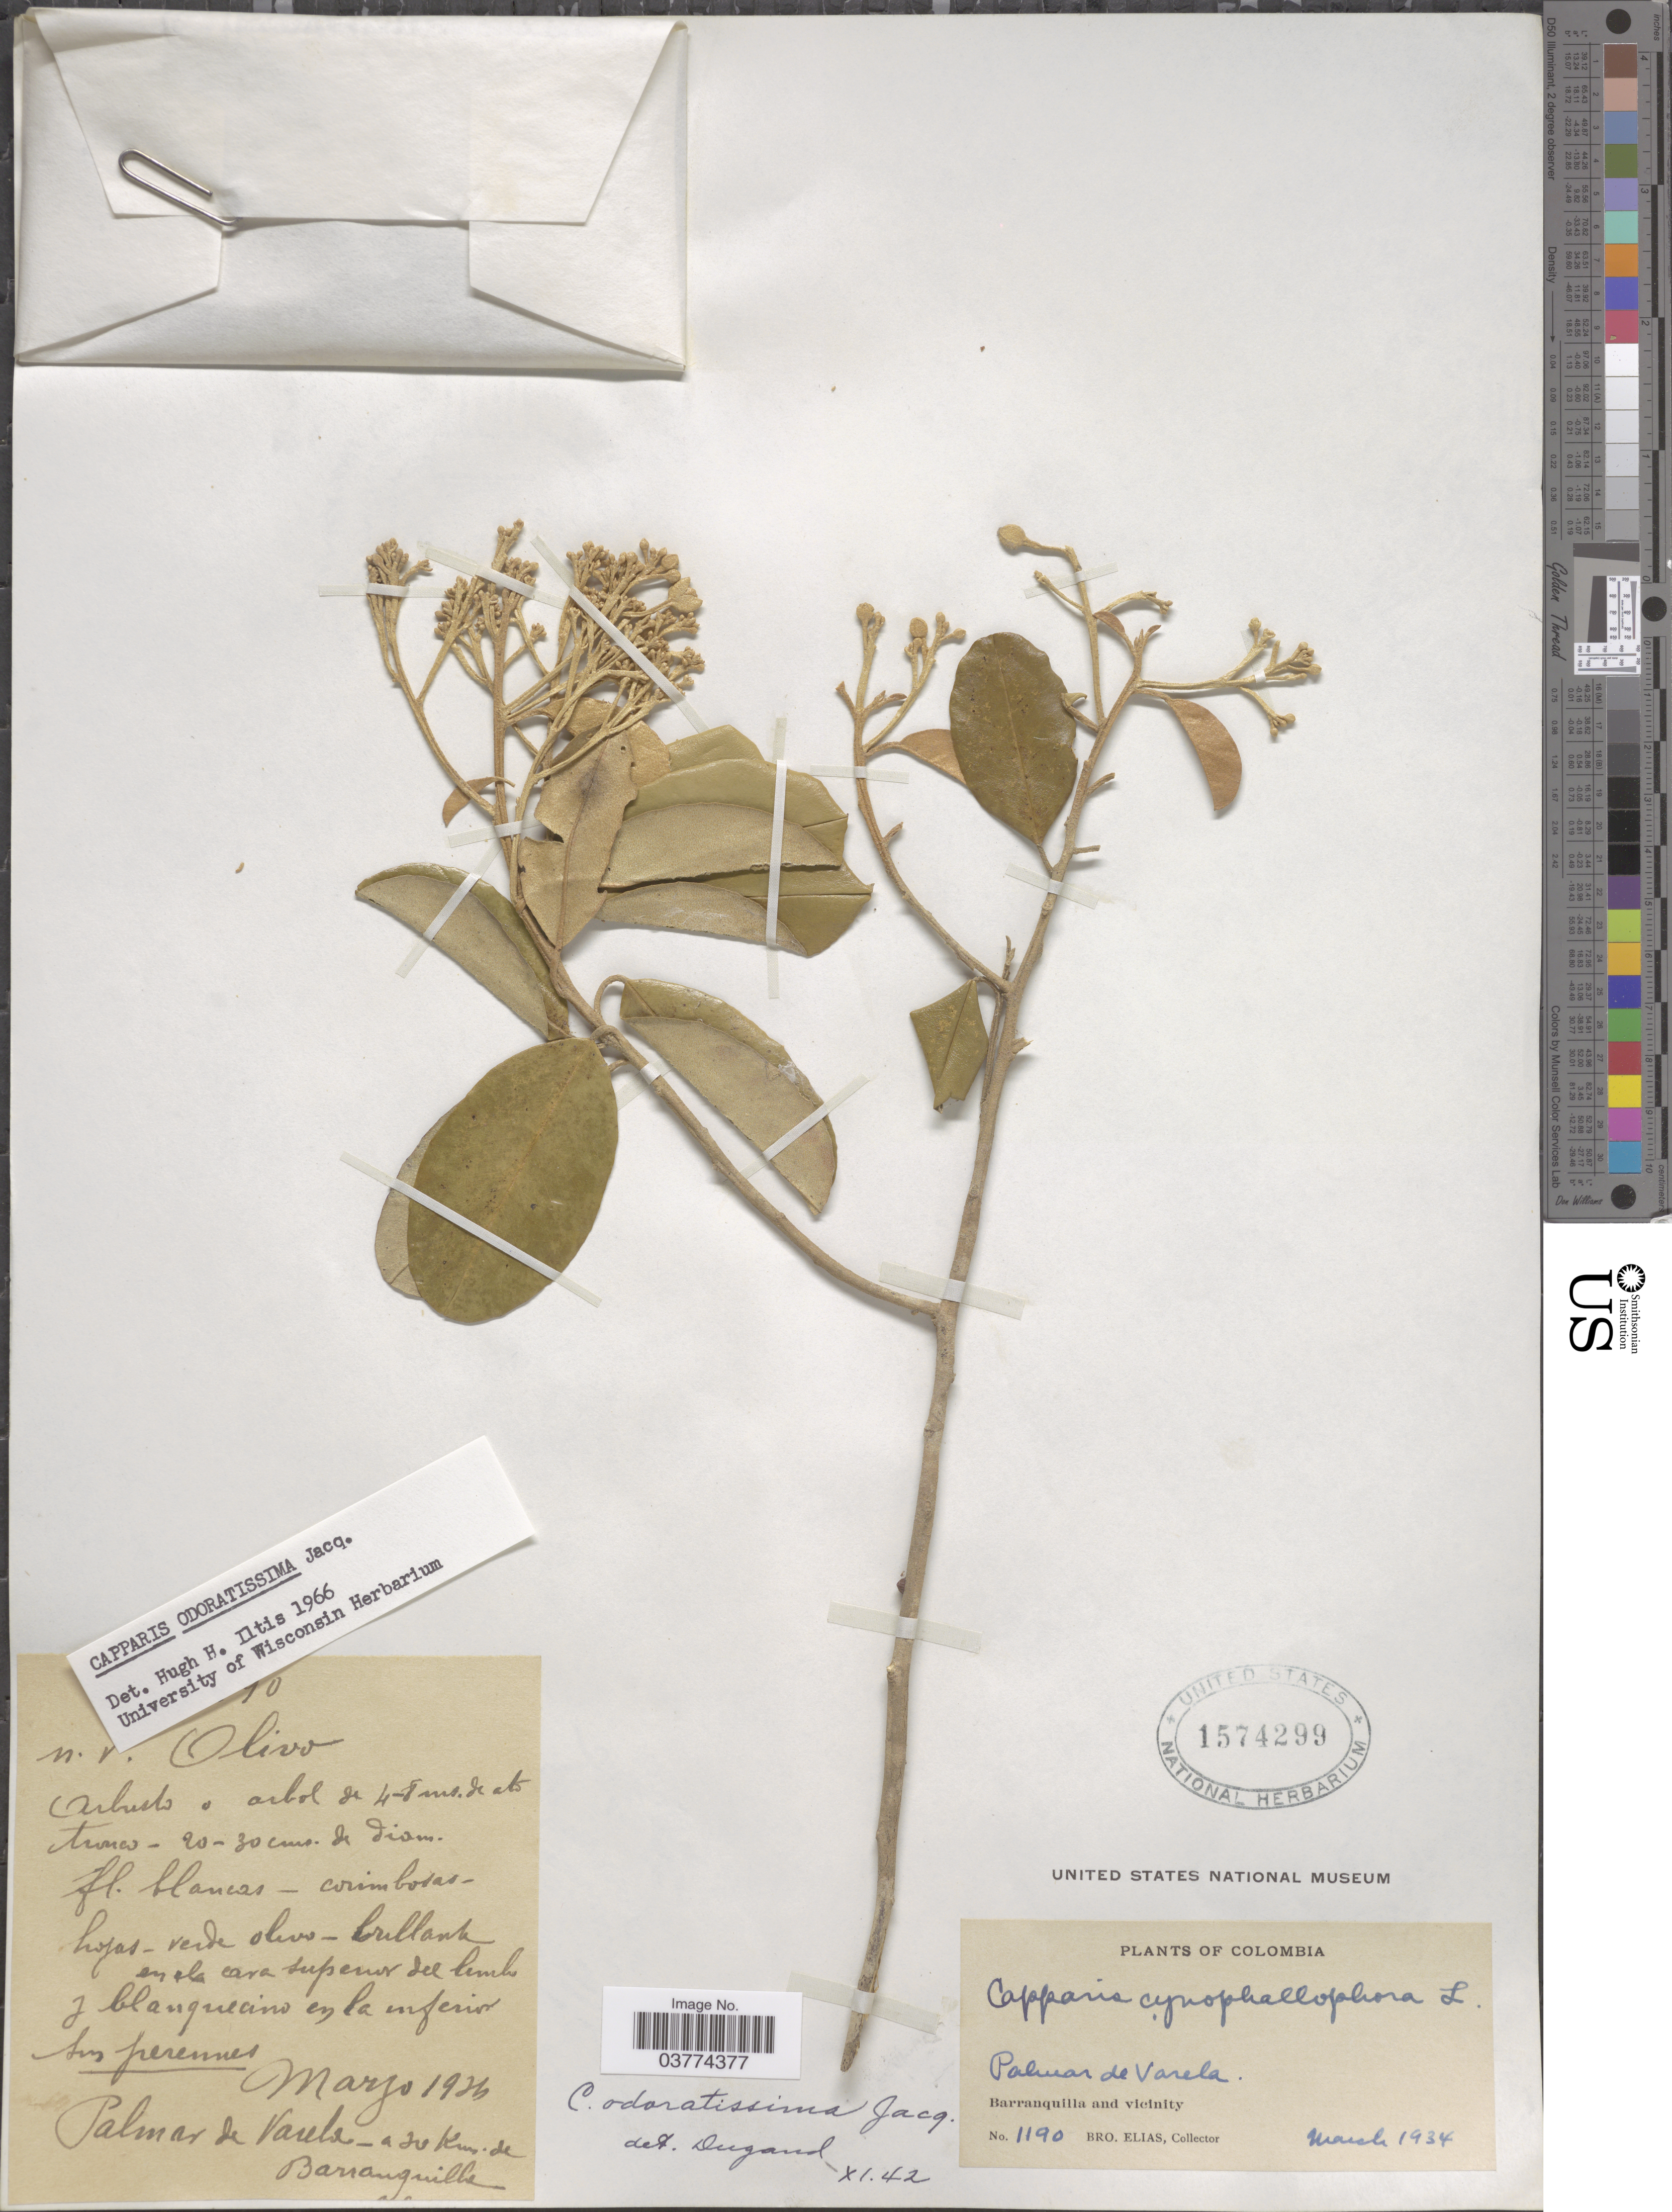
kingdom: Plantae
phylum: Tracheophyta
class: Magnoliopsida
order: Brassicales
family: Capparaceae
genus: Quadrella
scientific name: Quadrella odoratissima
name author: (Jacq.) Hutch.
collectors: Bro. Elias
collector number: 1190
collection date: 1934-03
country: Colombia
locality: Palmar de Varela. Barranquilla and vicinity. A 30 [interpreted] kms. de Barranquilla.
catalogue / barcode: US 1574299